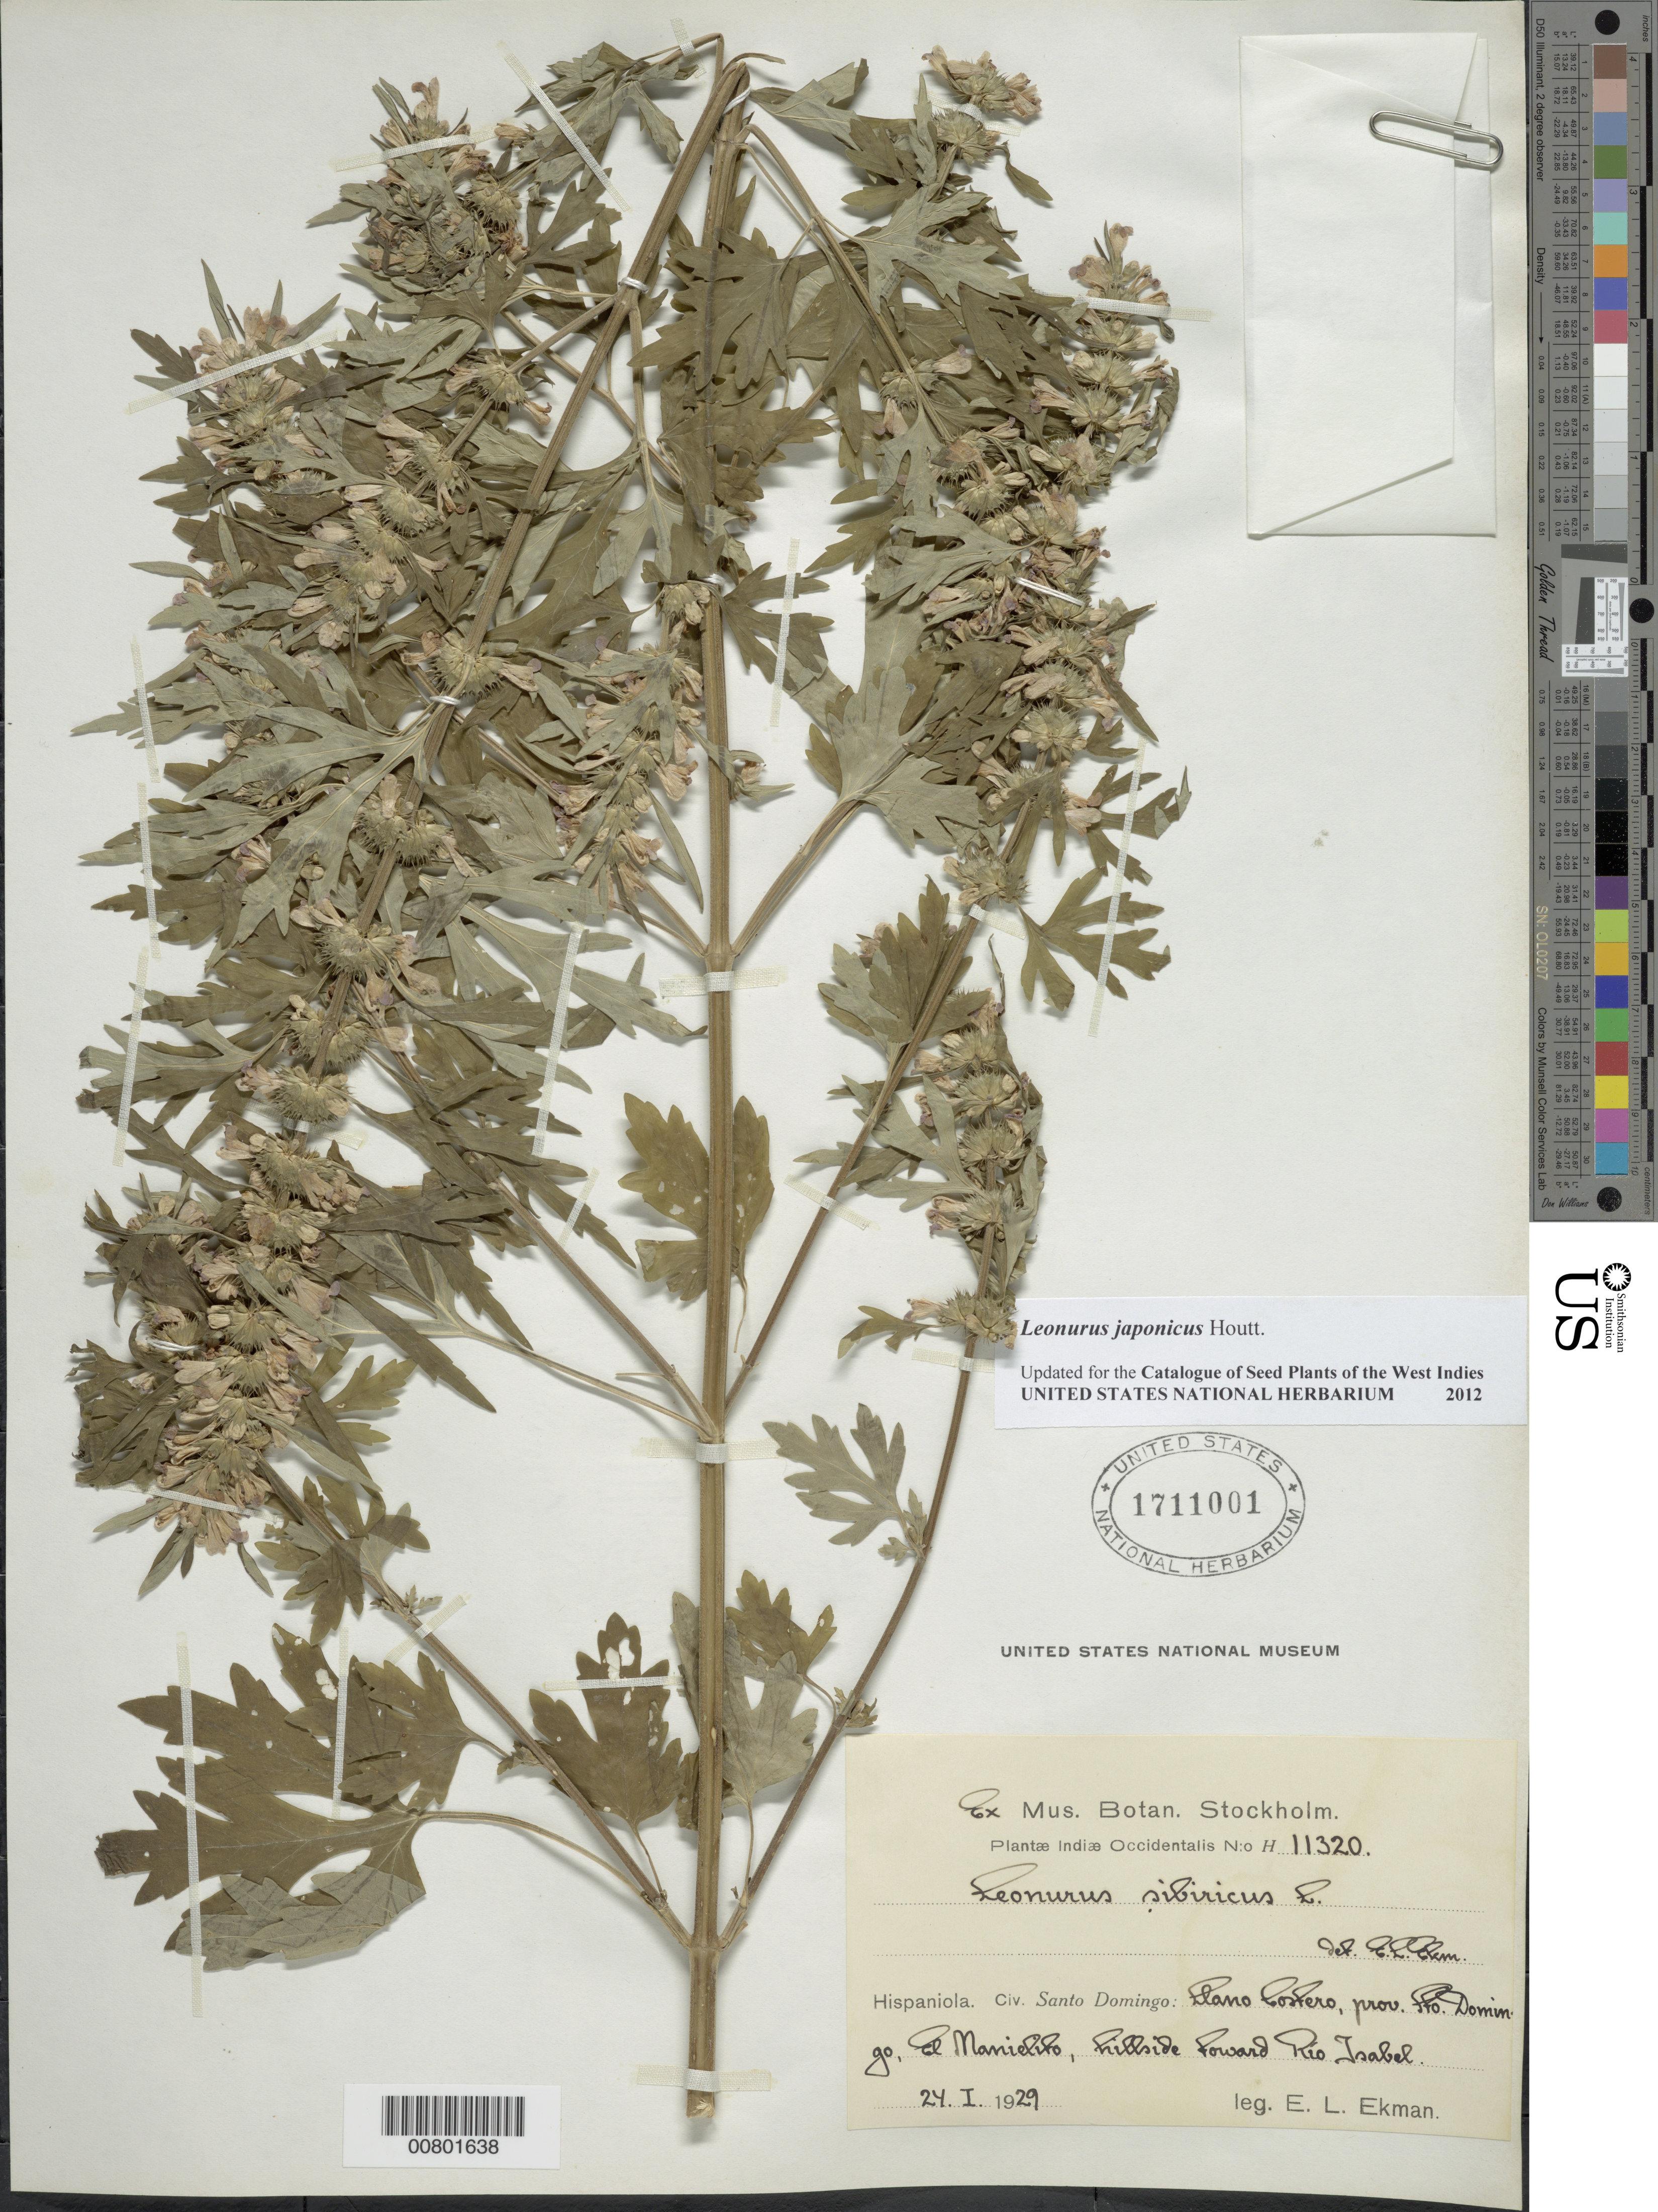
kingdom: Plantae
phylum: Tracheophyta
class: Magnoliopsida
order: Lamiales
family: Lamiaceae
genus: Leonurus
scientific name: Leonurus japonicus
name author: Houtt.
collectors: E. L. Ekman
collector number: H 11320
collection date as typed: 24 Jan 1929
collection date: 1929-01-24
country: Dominican Republic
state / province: Distrito Nacional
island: Hispaniola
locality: Llano Costero, toward Río Isabel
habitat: Hillside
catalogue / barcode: US 1711001